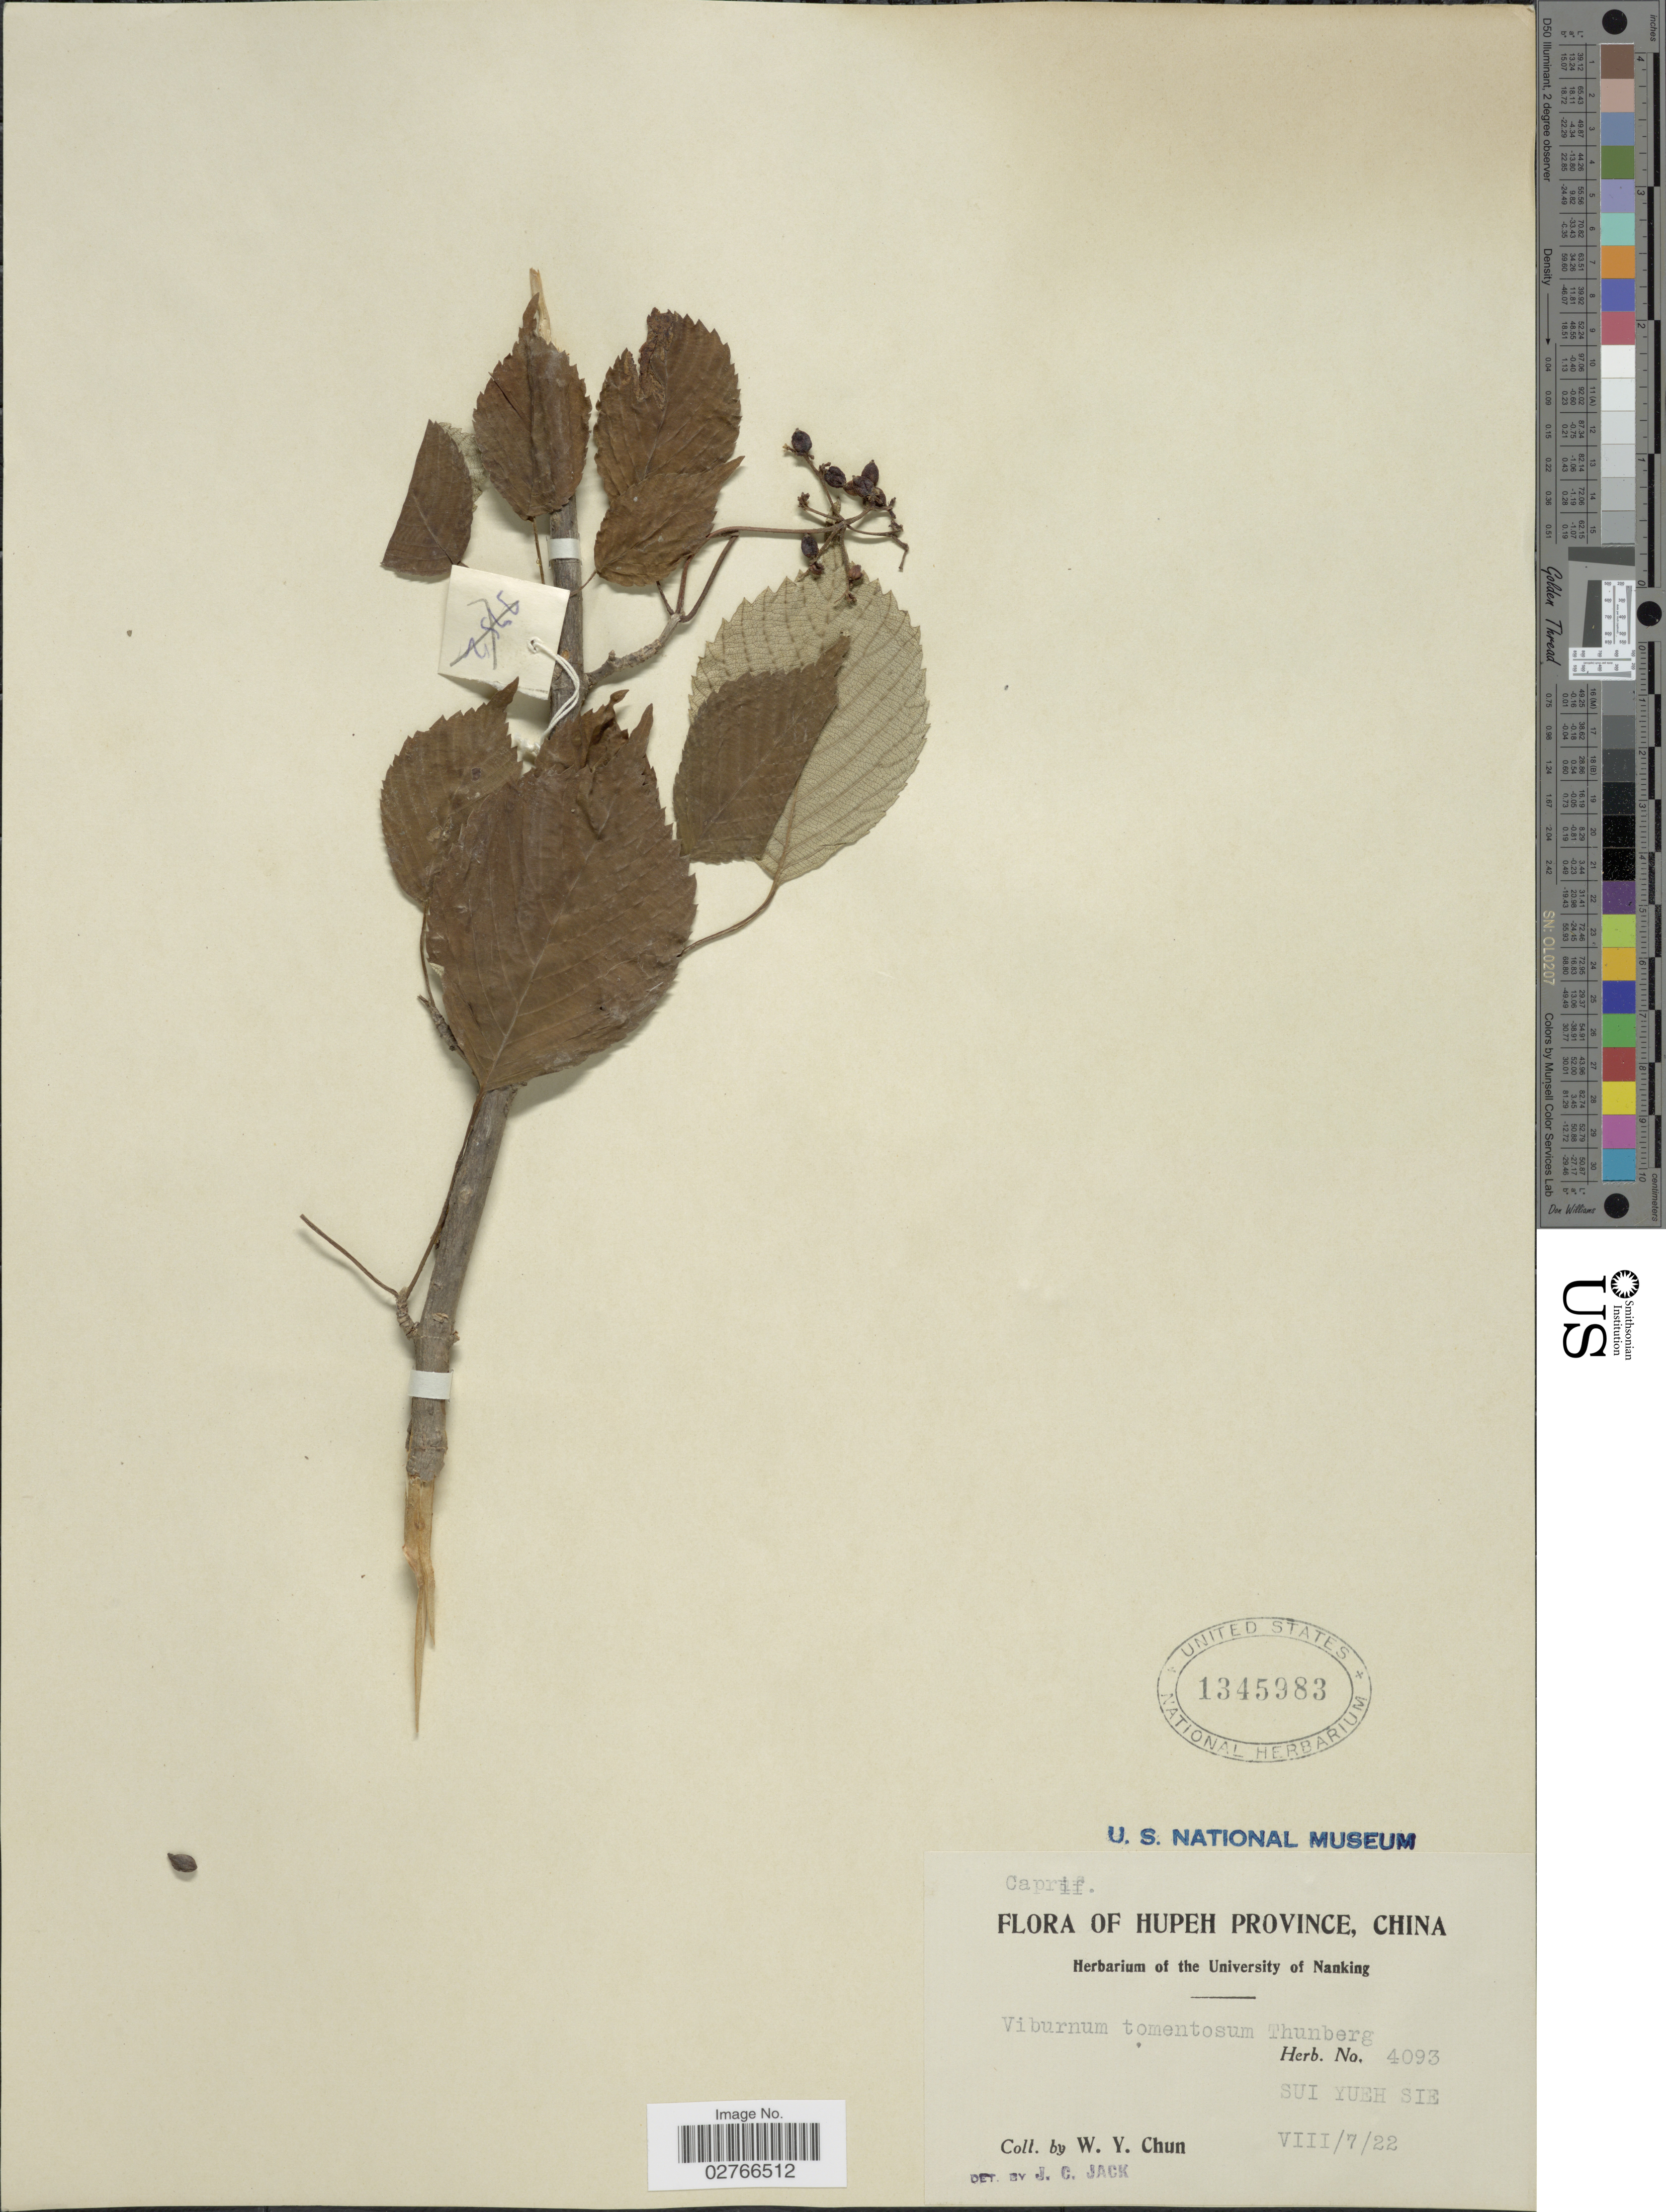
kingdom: Plantae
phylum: Tracheophyta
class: Magnoliopsida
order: Dipsacales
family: Viburnaceae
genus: Viburnum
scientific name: Viburnum tomentosum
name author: Thunb.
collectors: W. Y. Chun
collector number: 4093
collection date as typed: Transcribed d/m/y: 7/8/22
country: China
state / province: Hubei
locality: Hupeh Province, Sui Yueh Sie.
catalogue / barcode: US 1345983